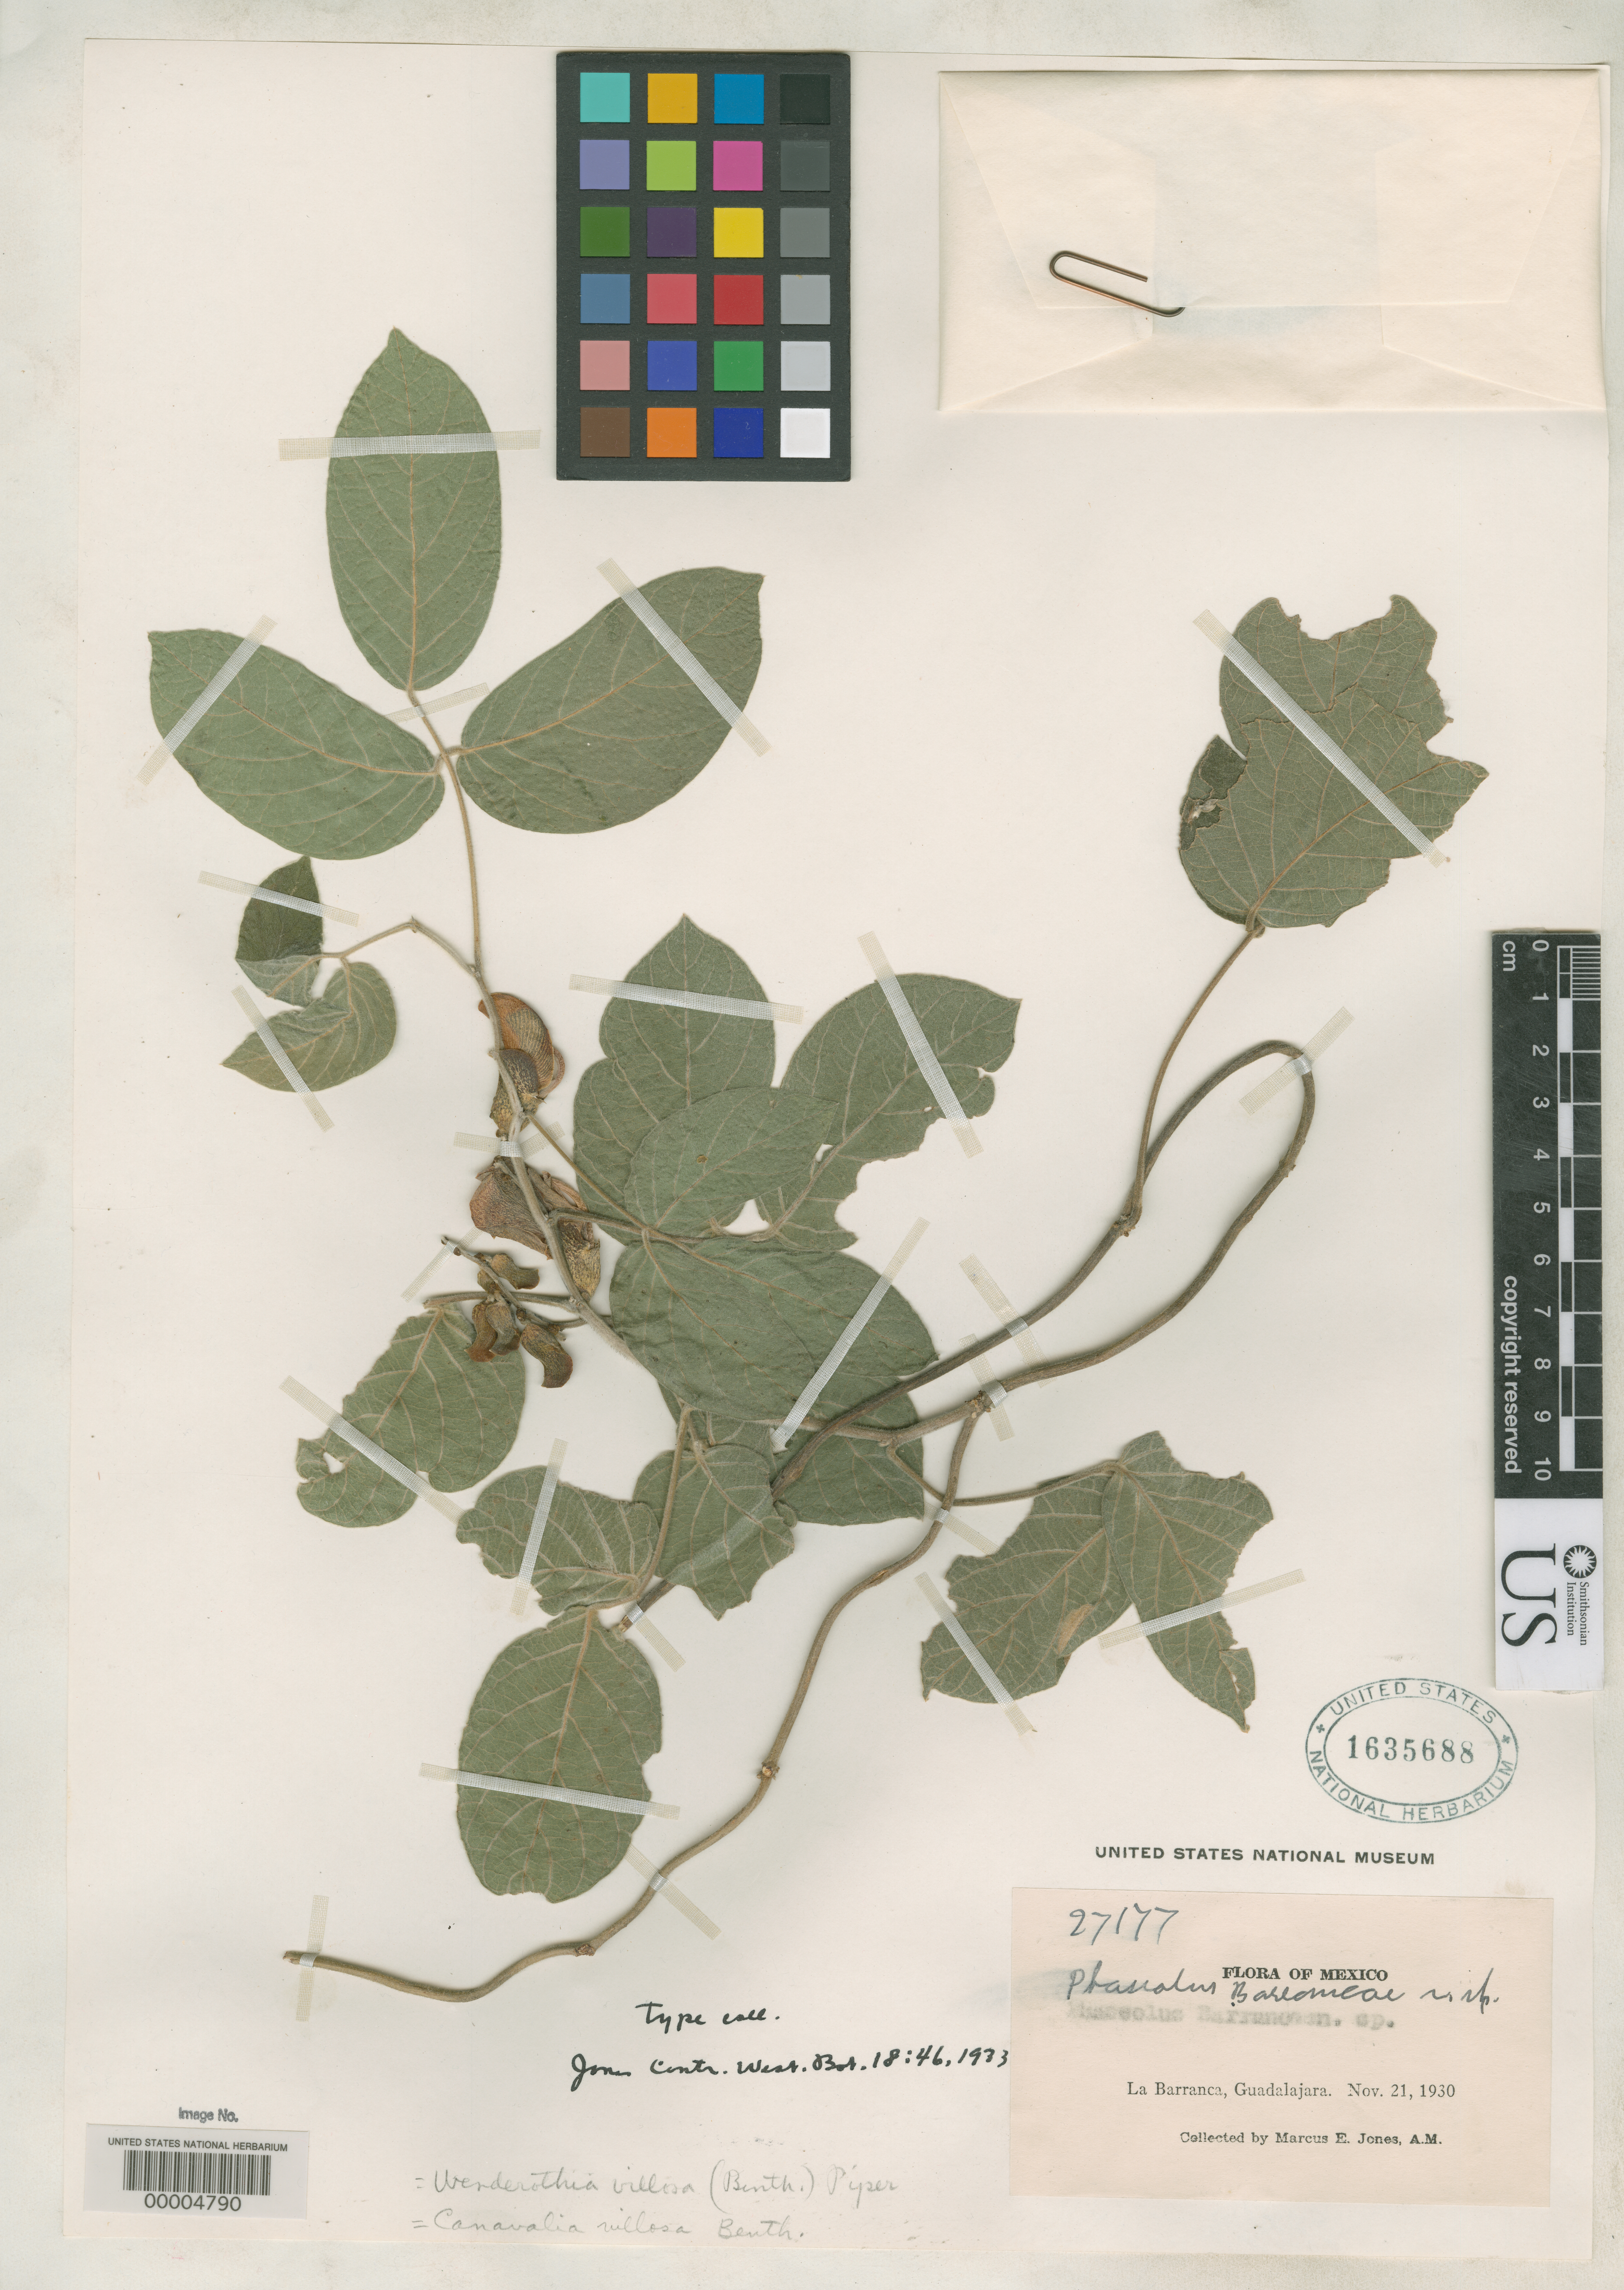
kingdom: Plantae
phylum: Tracheophyta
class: Magnoliopsida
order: Fabales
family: Fabaceae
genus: Phaseolus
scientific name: Phaseolus barrancae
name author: M.E. Jones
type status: Isotype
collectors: M. E. Jones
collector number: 27177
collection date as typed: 21 Nov 1930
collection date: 1930-11-21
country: Mexico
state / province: Jalisco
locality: La Barranca, Guadalajara.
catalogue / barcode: US 1635688